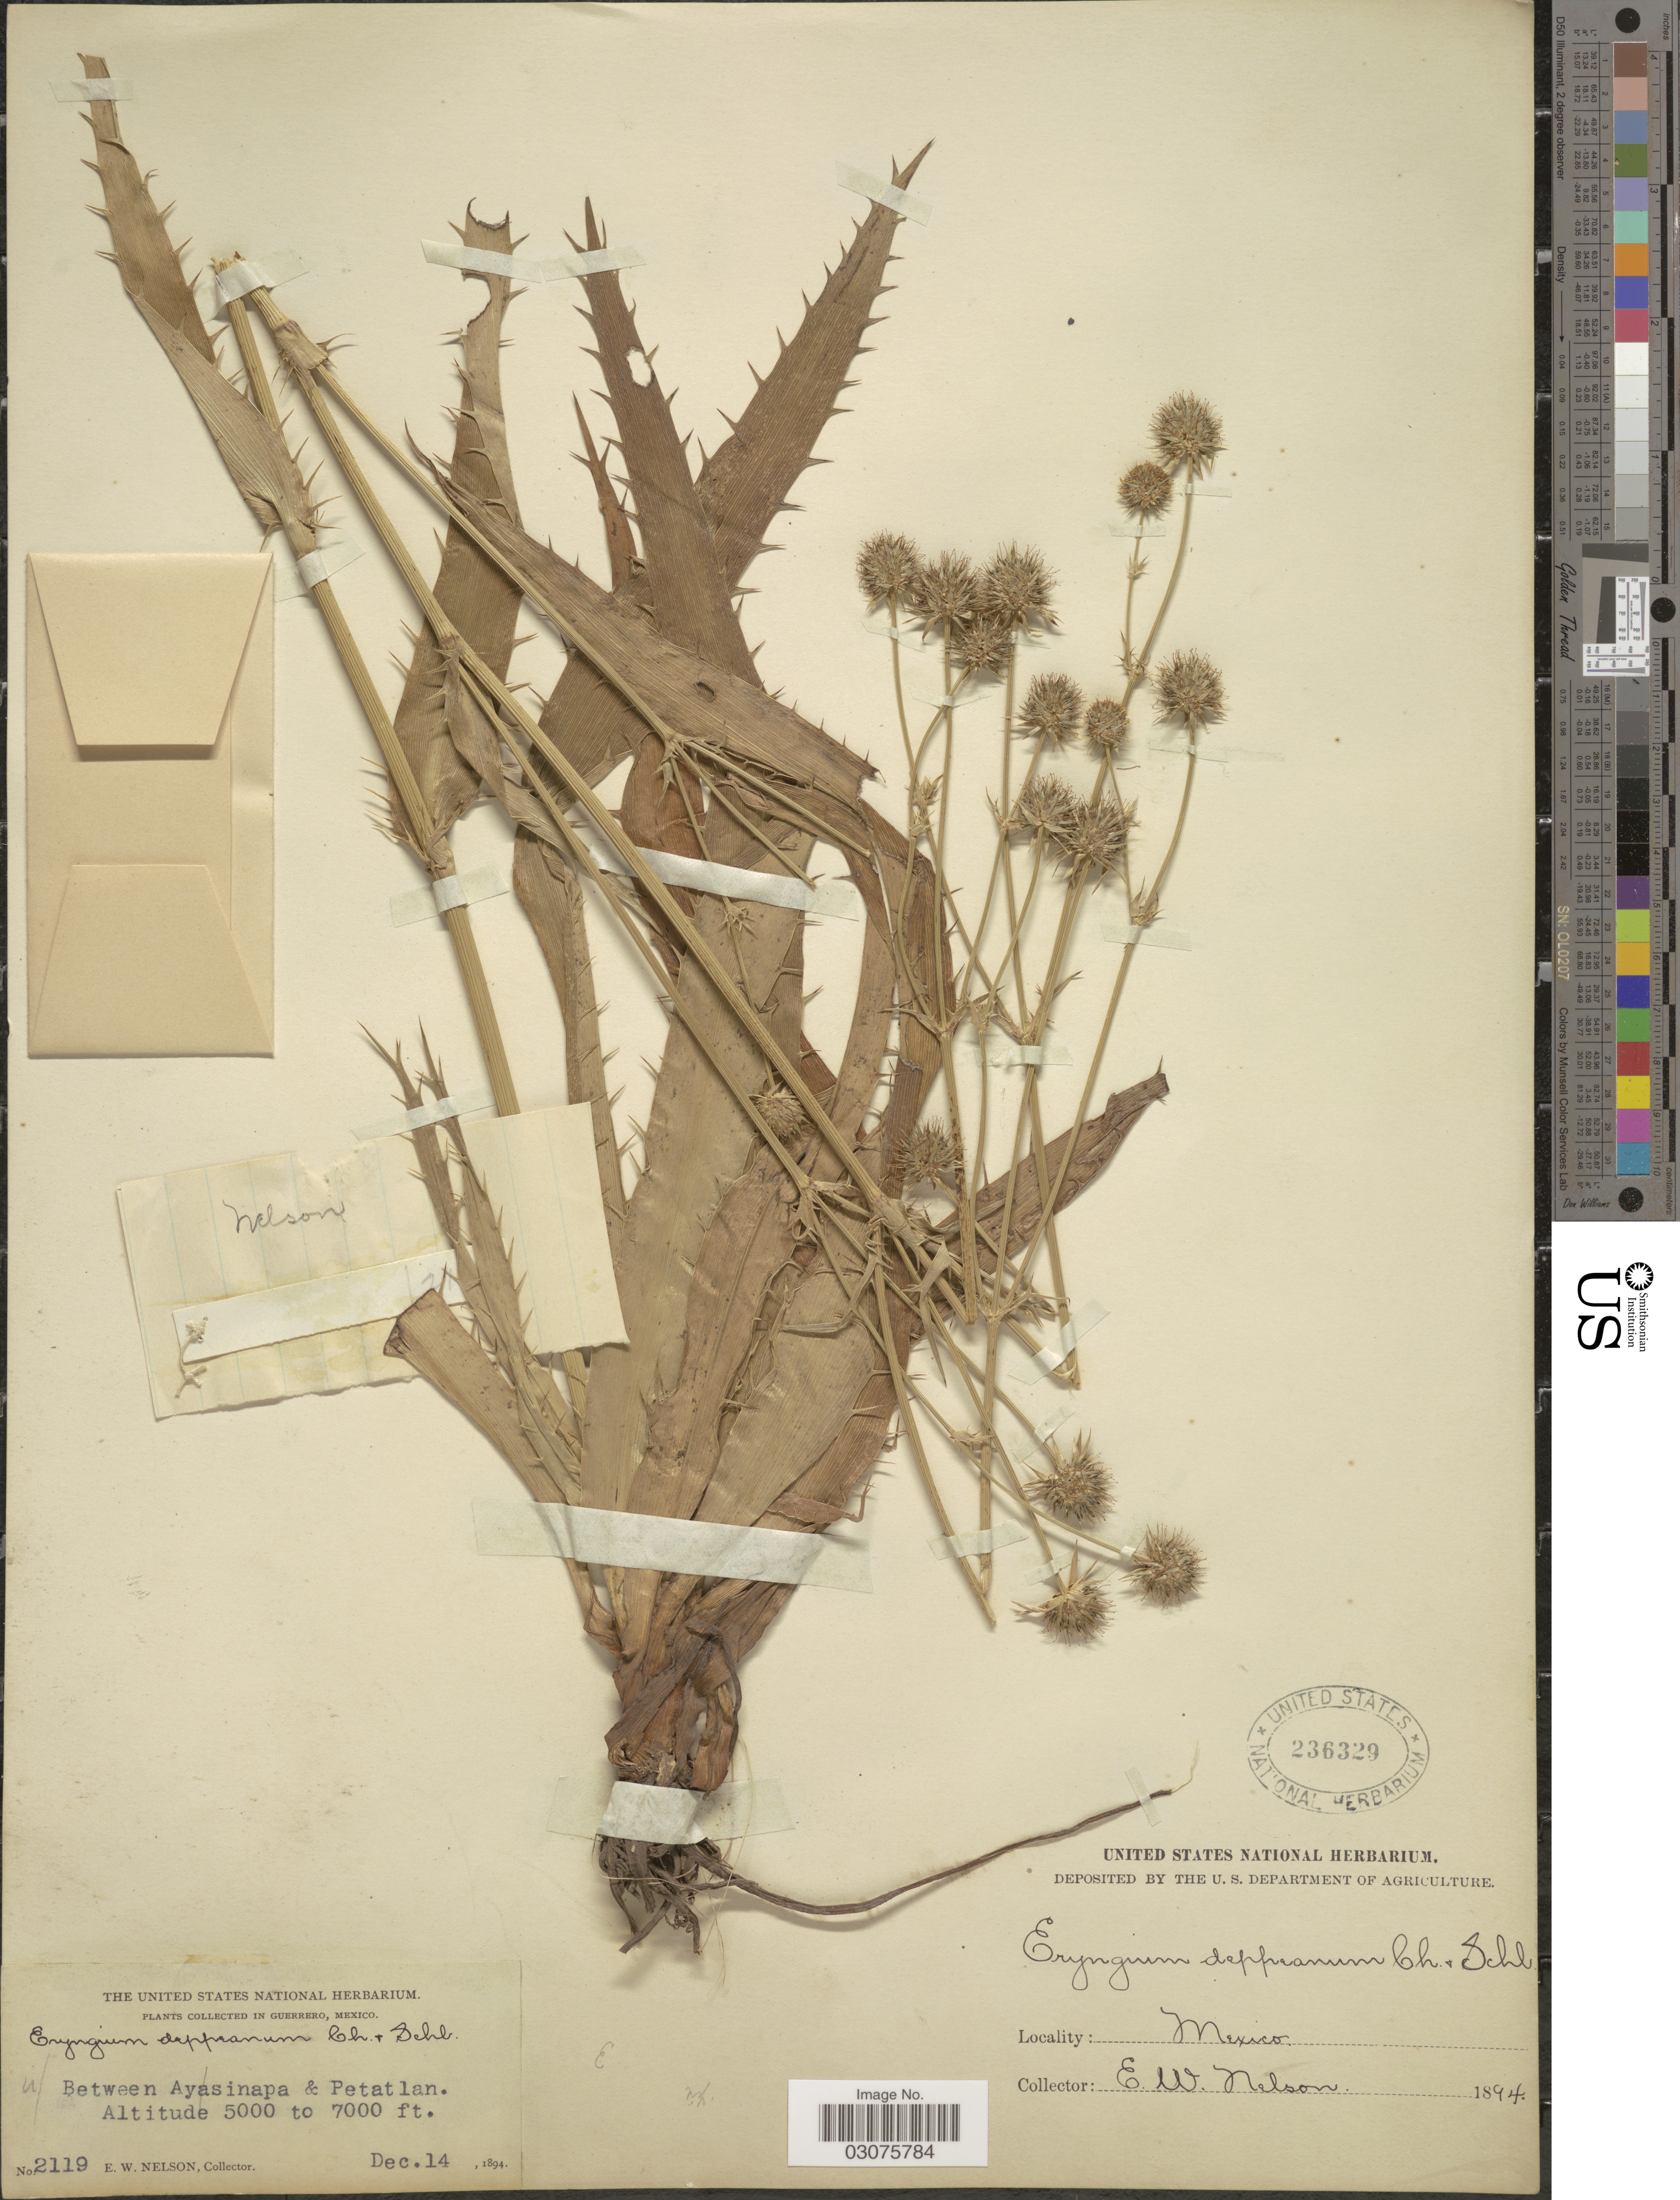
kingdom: Plantae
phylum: Tracheophyta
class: Magnoliopsida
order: Apiales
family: Apiaceae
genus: Eryngium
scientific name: Eryngium longifolium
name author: Cav.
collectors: E. W. Nelson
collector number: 2119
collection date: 1894-12-14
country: Mexico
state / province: Guerrero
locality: Between Ayasinapa & Petatlan.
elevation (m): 1524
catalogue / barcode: US 236329